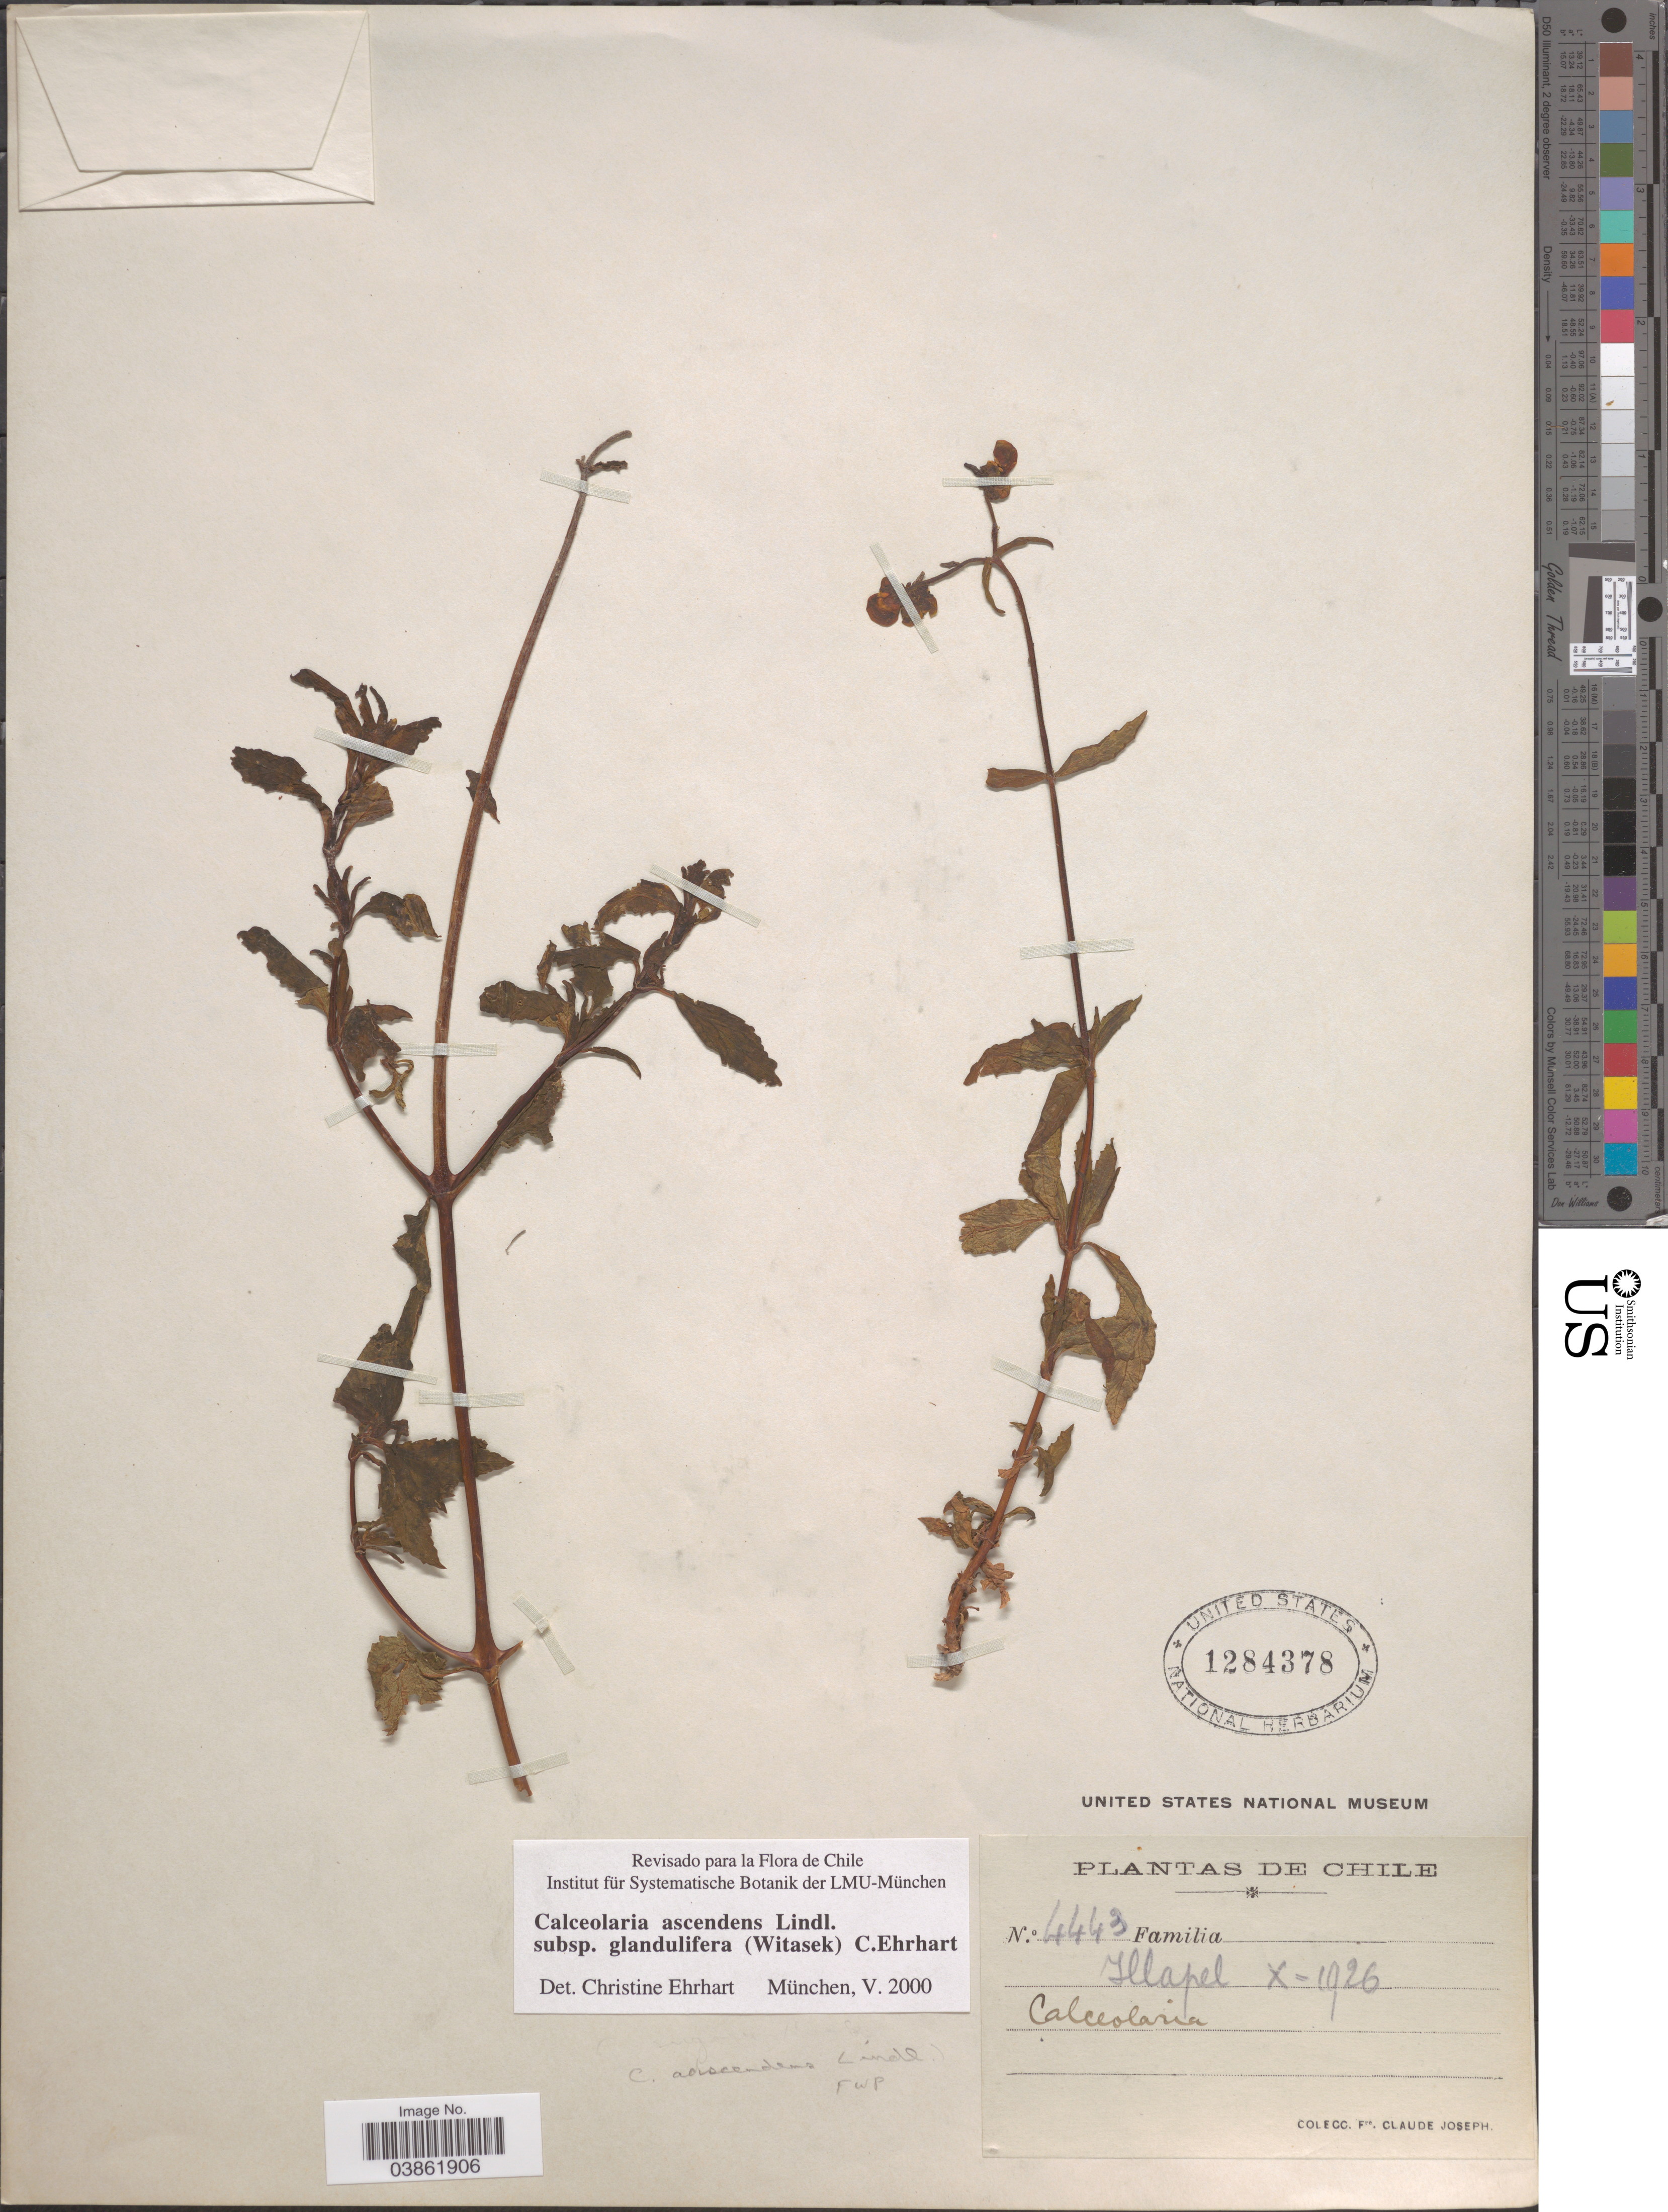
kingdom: Plantae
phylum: Tracheophyta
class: Magnoliopsida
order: Lamiales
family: Calceolariaceae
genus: Calceolaria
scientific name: Calceolaria ascendens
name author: Lindl.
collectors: Bro. Claude-Joseph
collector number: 4443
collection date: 1926-10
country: Chile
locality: Illapel.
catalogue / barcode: US 1284378